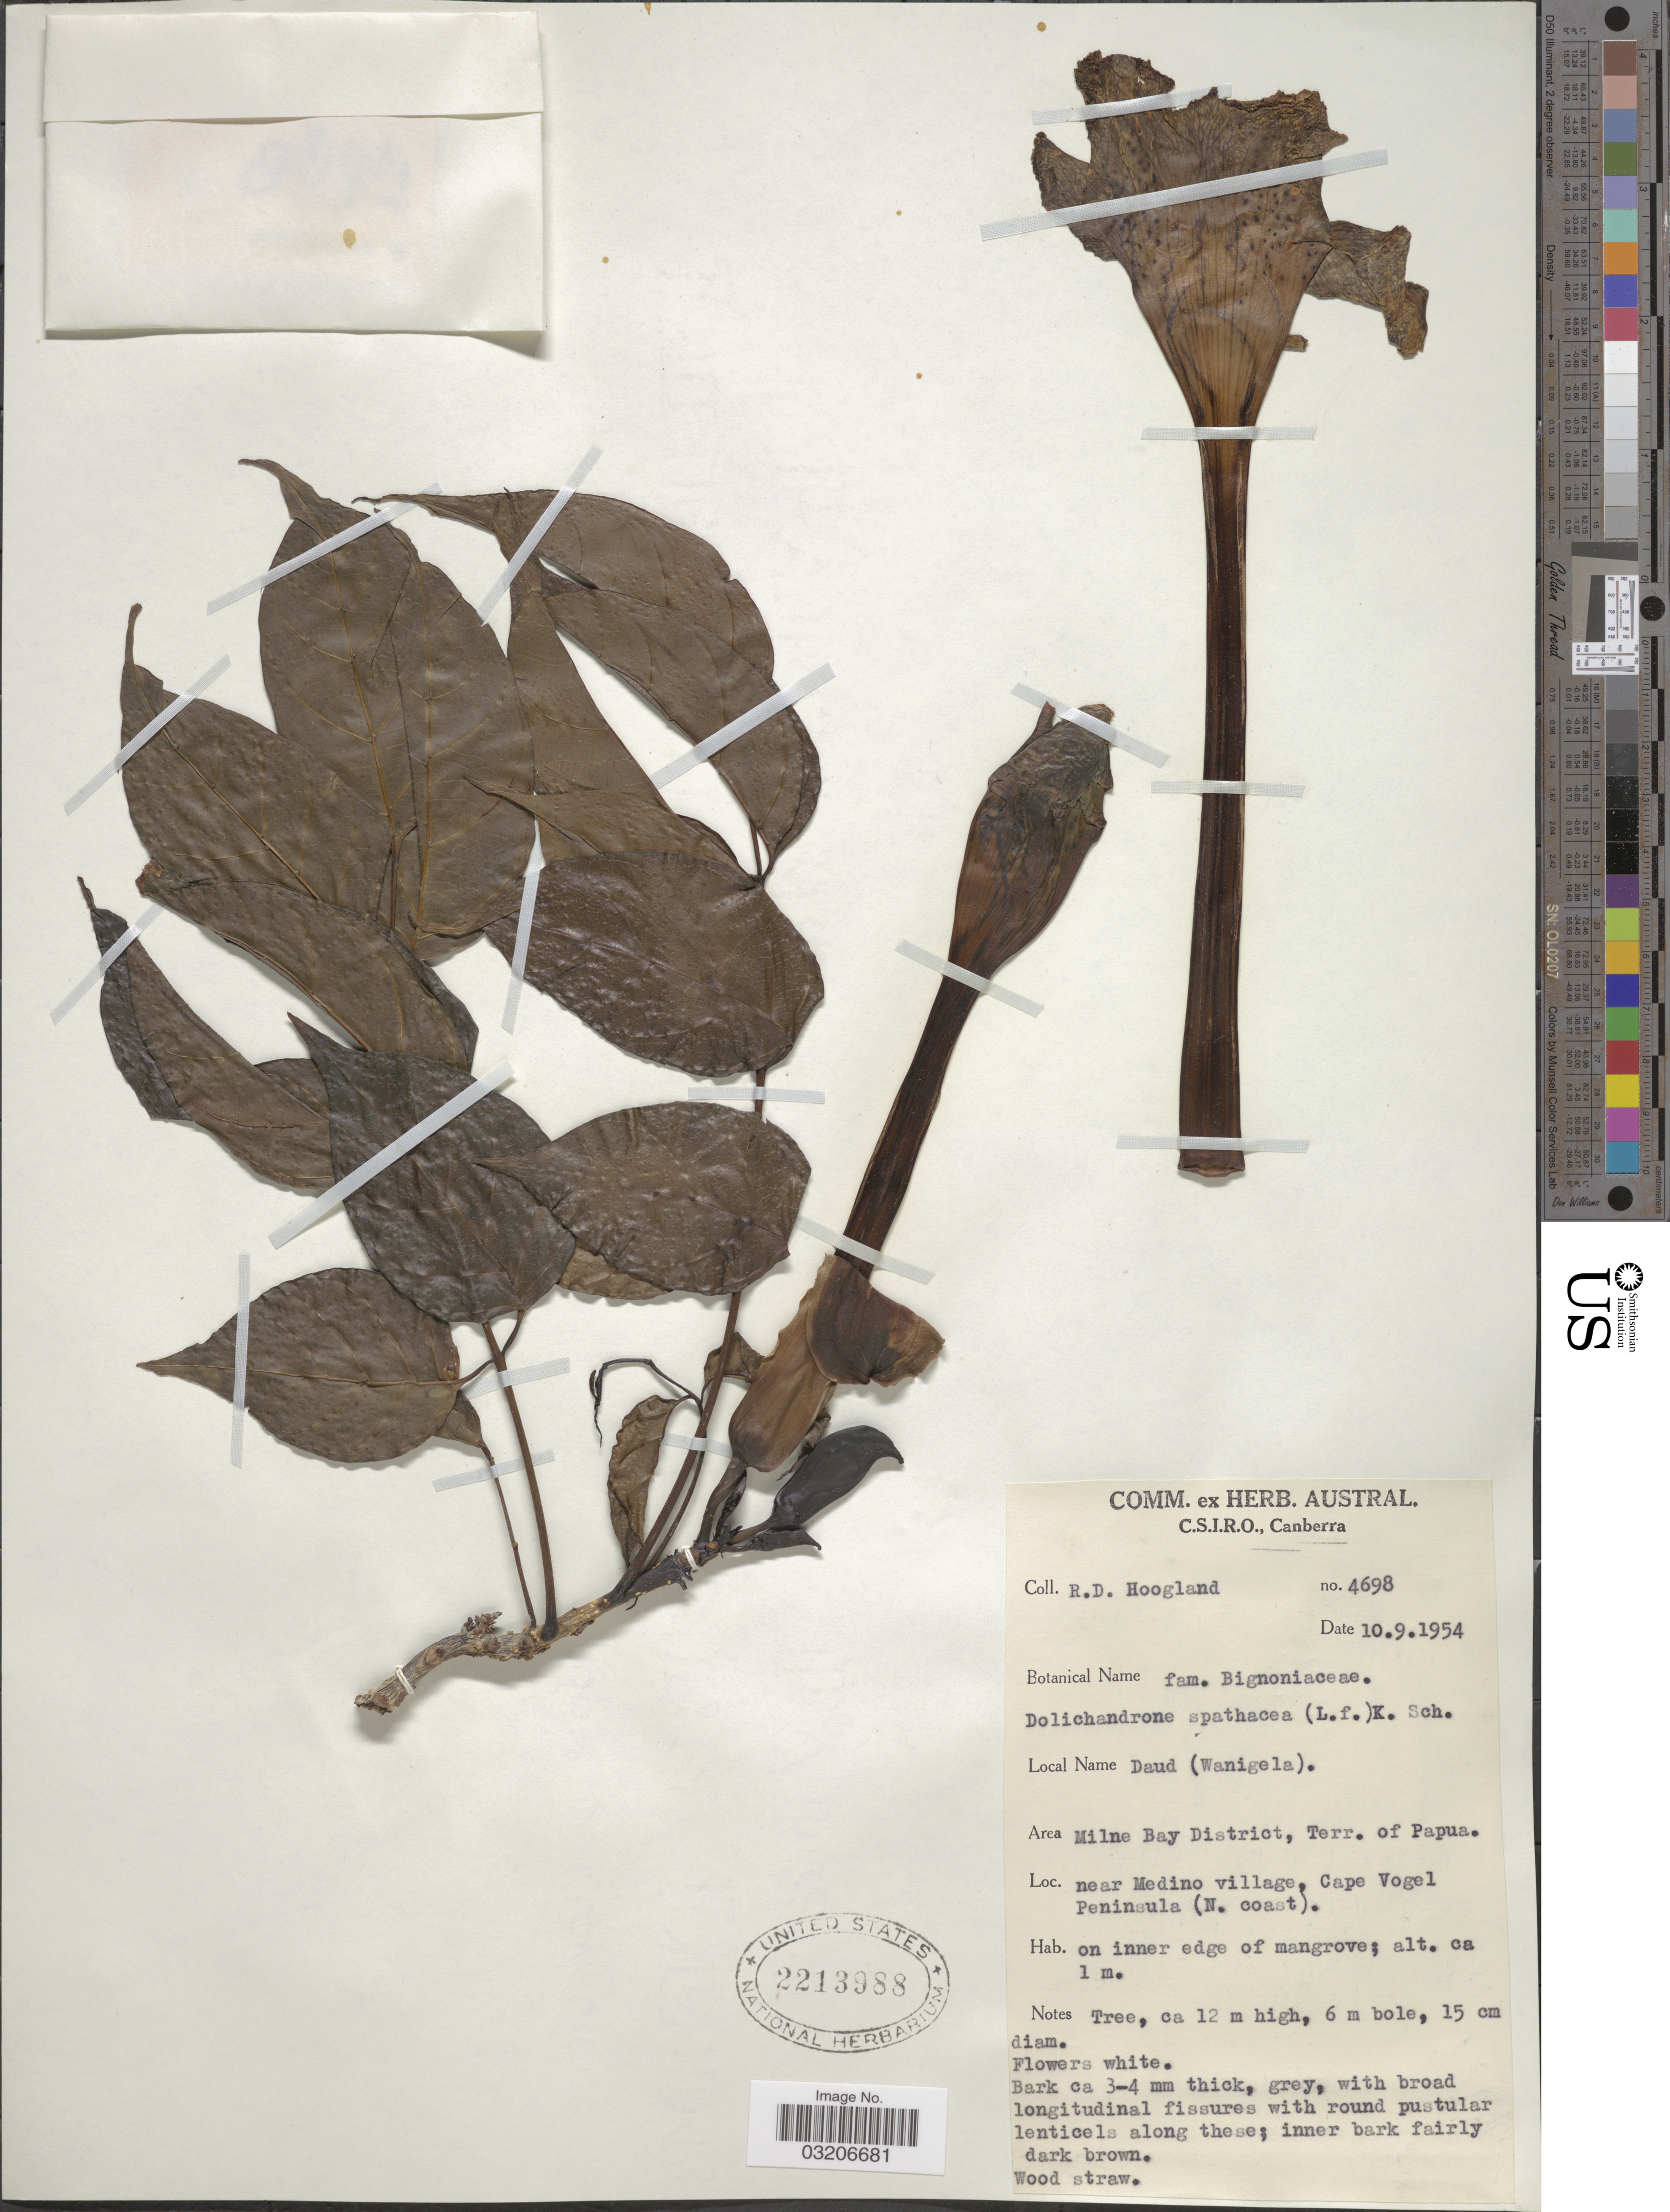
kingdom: Plantae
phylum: Tracheophyta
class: Magnoliopsida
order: Lamiales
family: Bignoniaceae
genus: Dolichandrone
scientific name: Dolichandrone spathacea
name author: (L. f.) K. Schum.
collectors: R. D. Hoogland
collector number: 4698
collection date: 1954-09-10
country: Papua New Guinea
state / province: Milne Bay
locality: Area Milne Bay District, Terr. of Papua. Near Medino village, Cape Vogel Peninsula (N. coast).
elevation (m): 1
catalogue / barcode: US 2213988